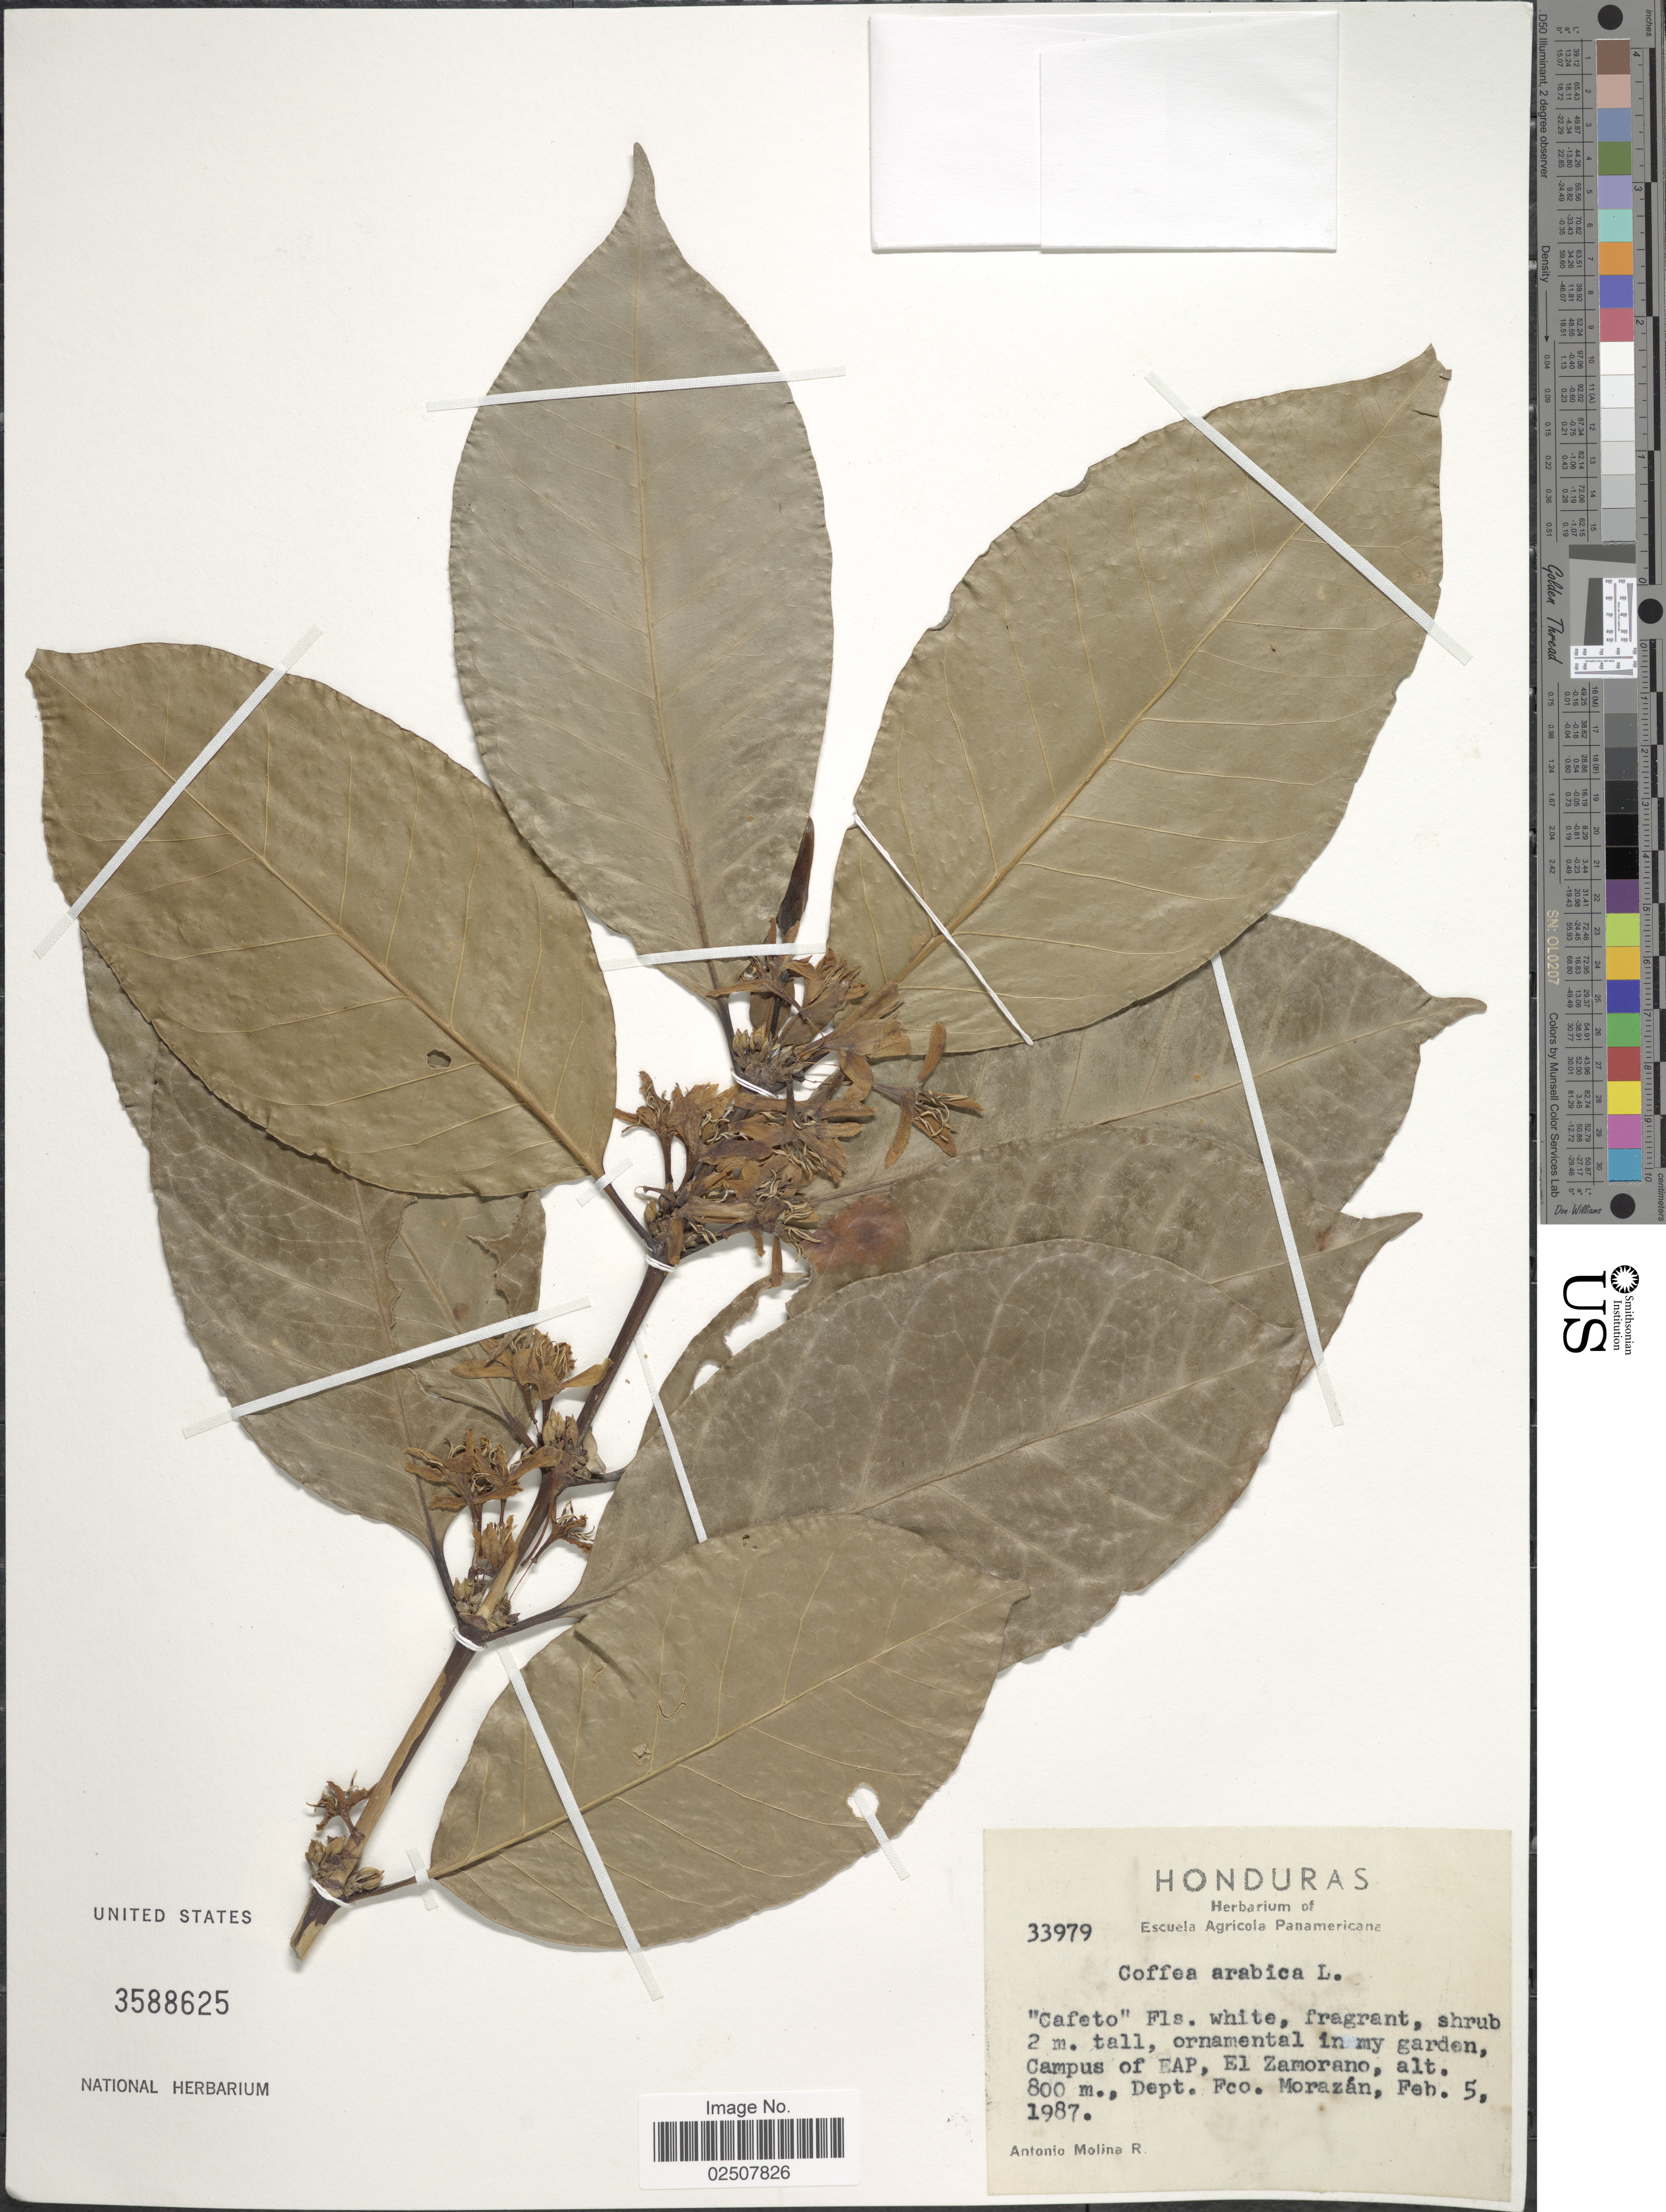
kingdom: Plantae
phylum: Tracheophyta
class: Magnoliopsida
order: Gentianales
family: Rubiaceae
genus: Coffea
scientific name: Coffea arabica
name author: L.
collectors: A. Molina R.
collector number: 33979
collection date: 1987-02-05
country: Honduras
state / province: Fco. Morazán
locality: Campus of EAP, El Zamorano, Dept. Fco Morazán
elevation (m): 800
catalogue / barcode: US 3588625